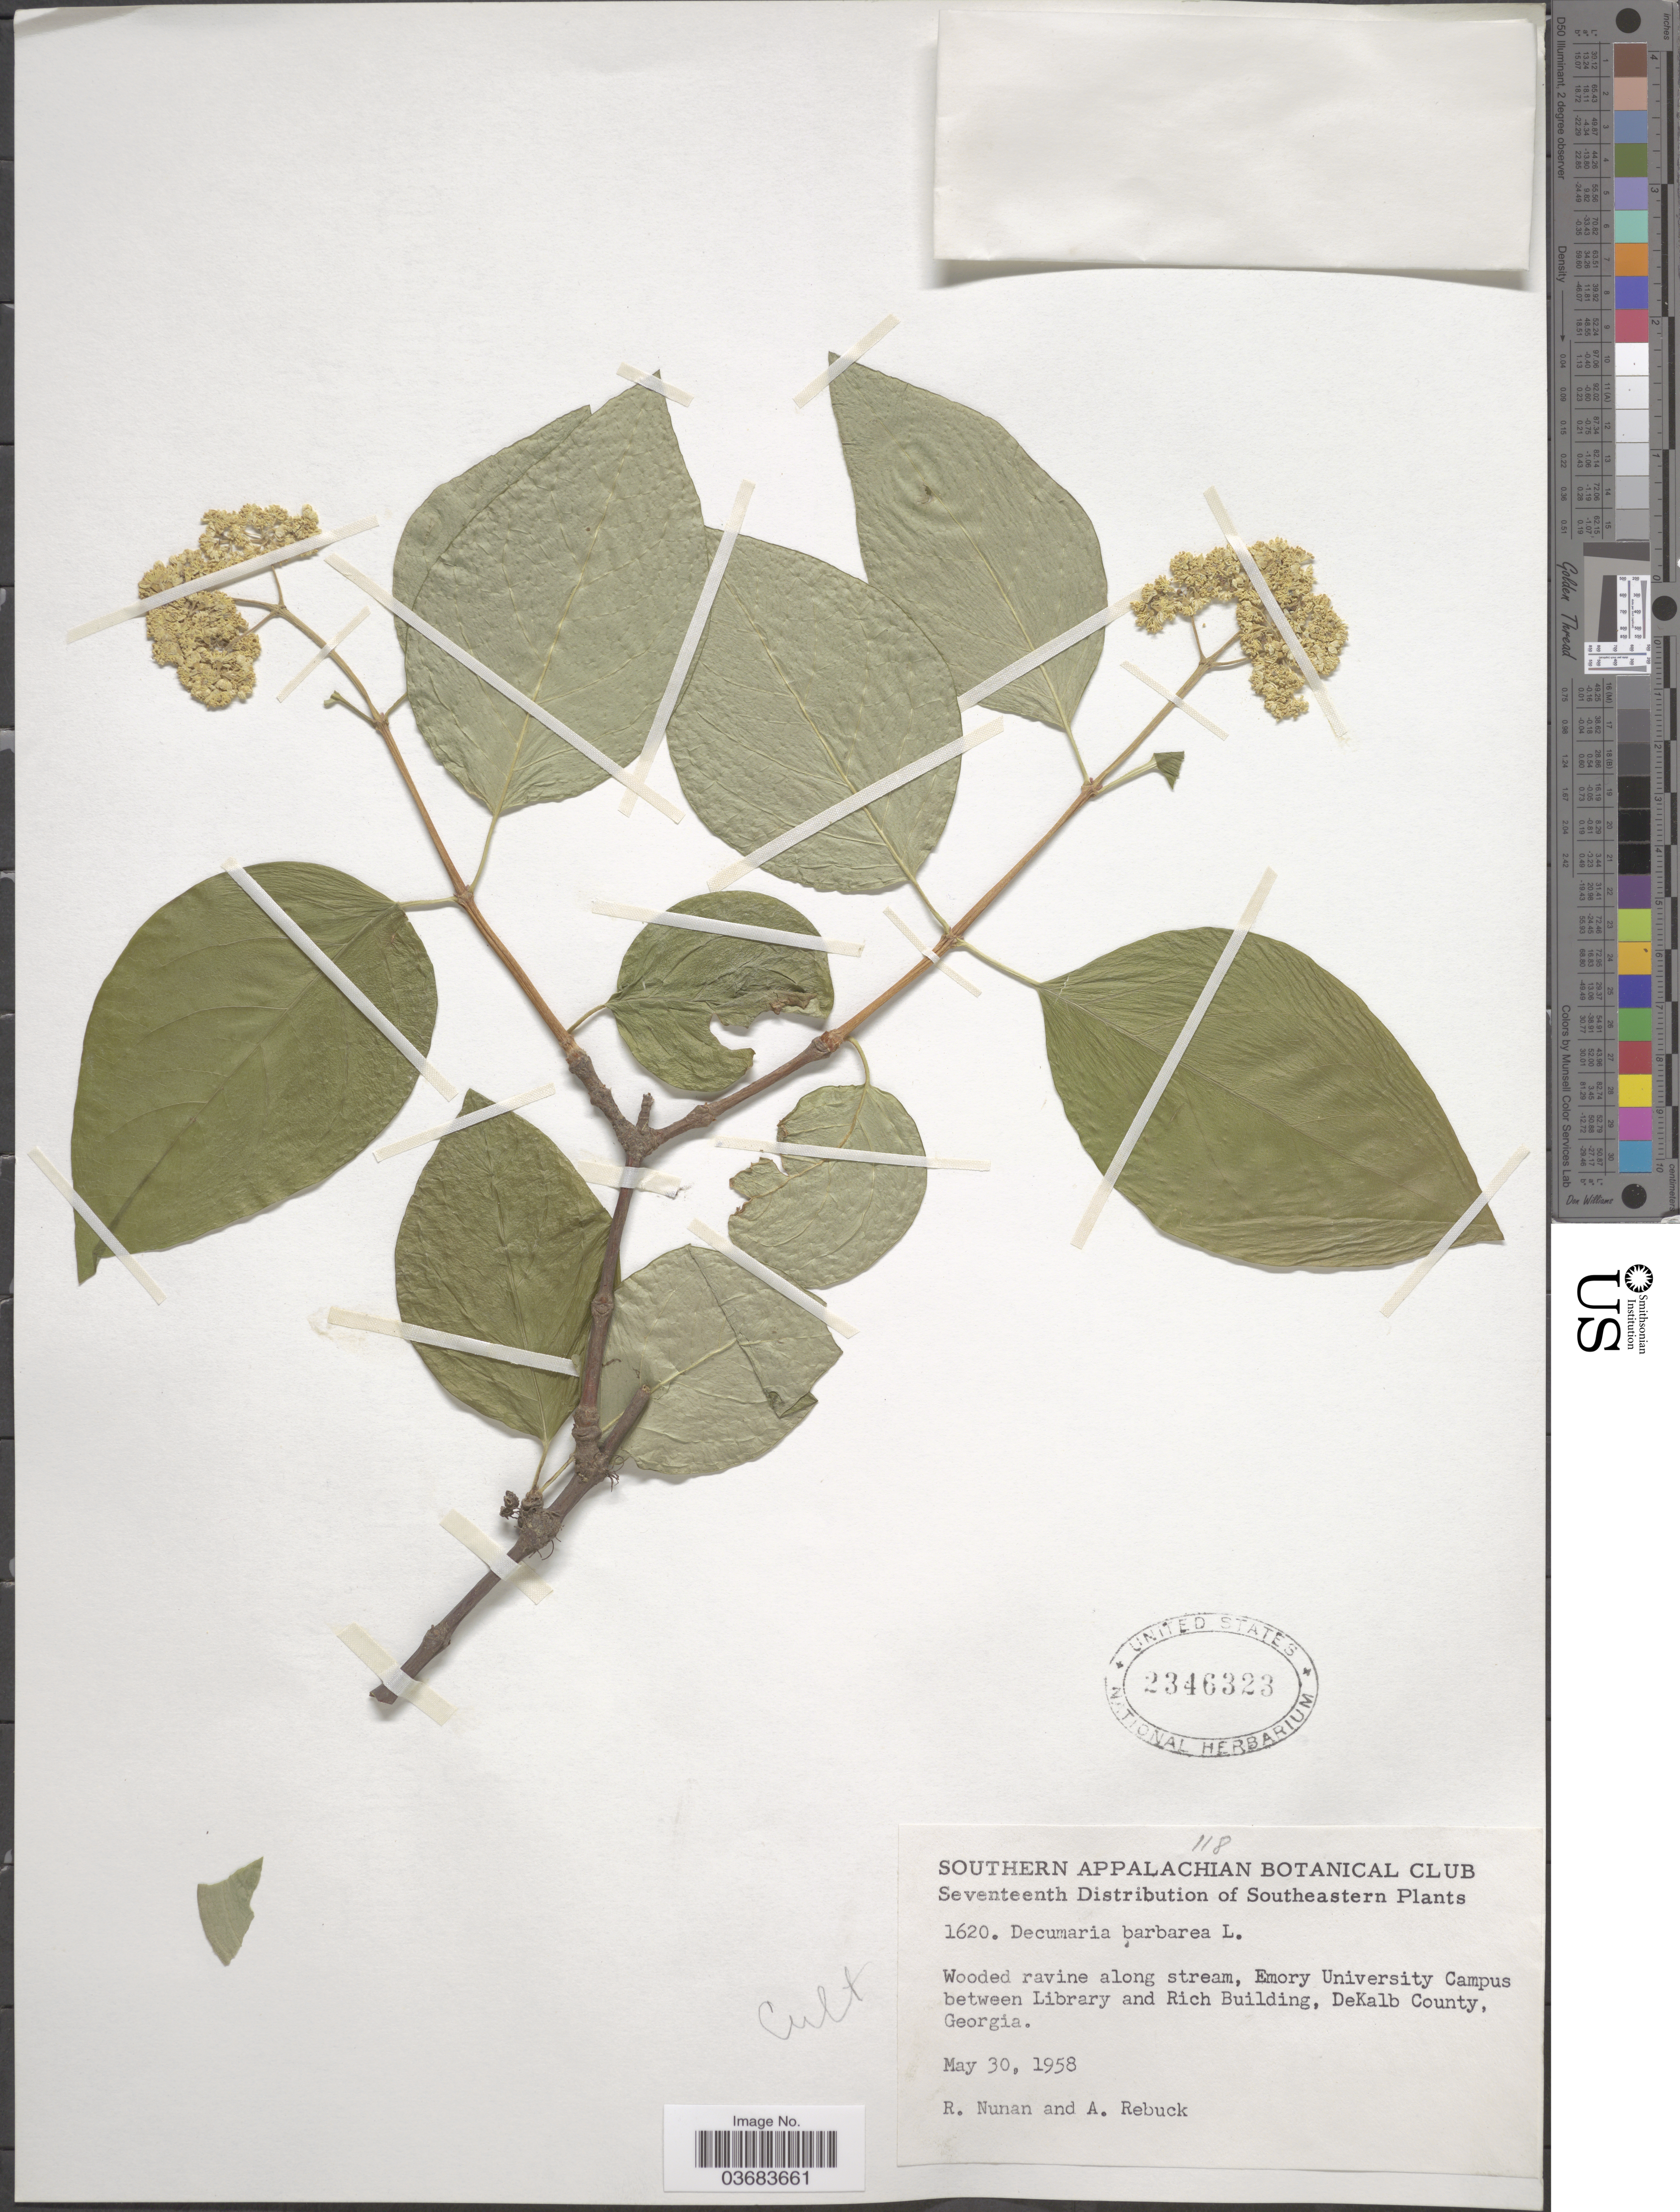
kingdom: Plantae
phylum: Tracheophyta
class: Magnoliopsida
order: Cornales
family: Hydrangeaceae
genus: Hydrangea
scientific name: Hydrangea barbara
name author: (L.) Bernd Schulz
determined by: Strong, Mark T., (BOT), Smithsonian Institution - National Museum of Natural History (UNITED STATES)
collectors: R. Nunan & A. Rebuck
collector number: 1620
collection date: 1958-05-30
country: United States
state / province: Georgia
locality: Southern Appalachian. Southeastern Plants. Wooded ravine along stream, Emory University Campus between Library and Rich Building, DeKalb County.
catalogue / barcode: US 2346323